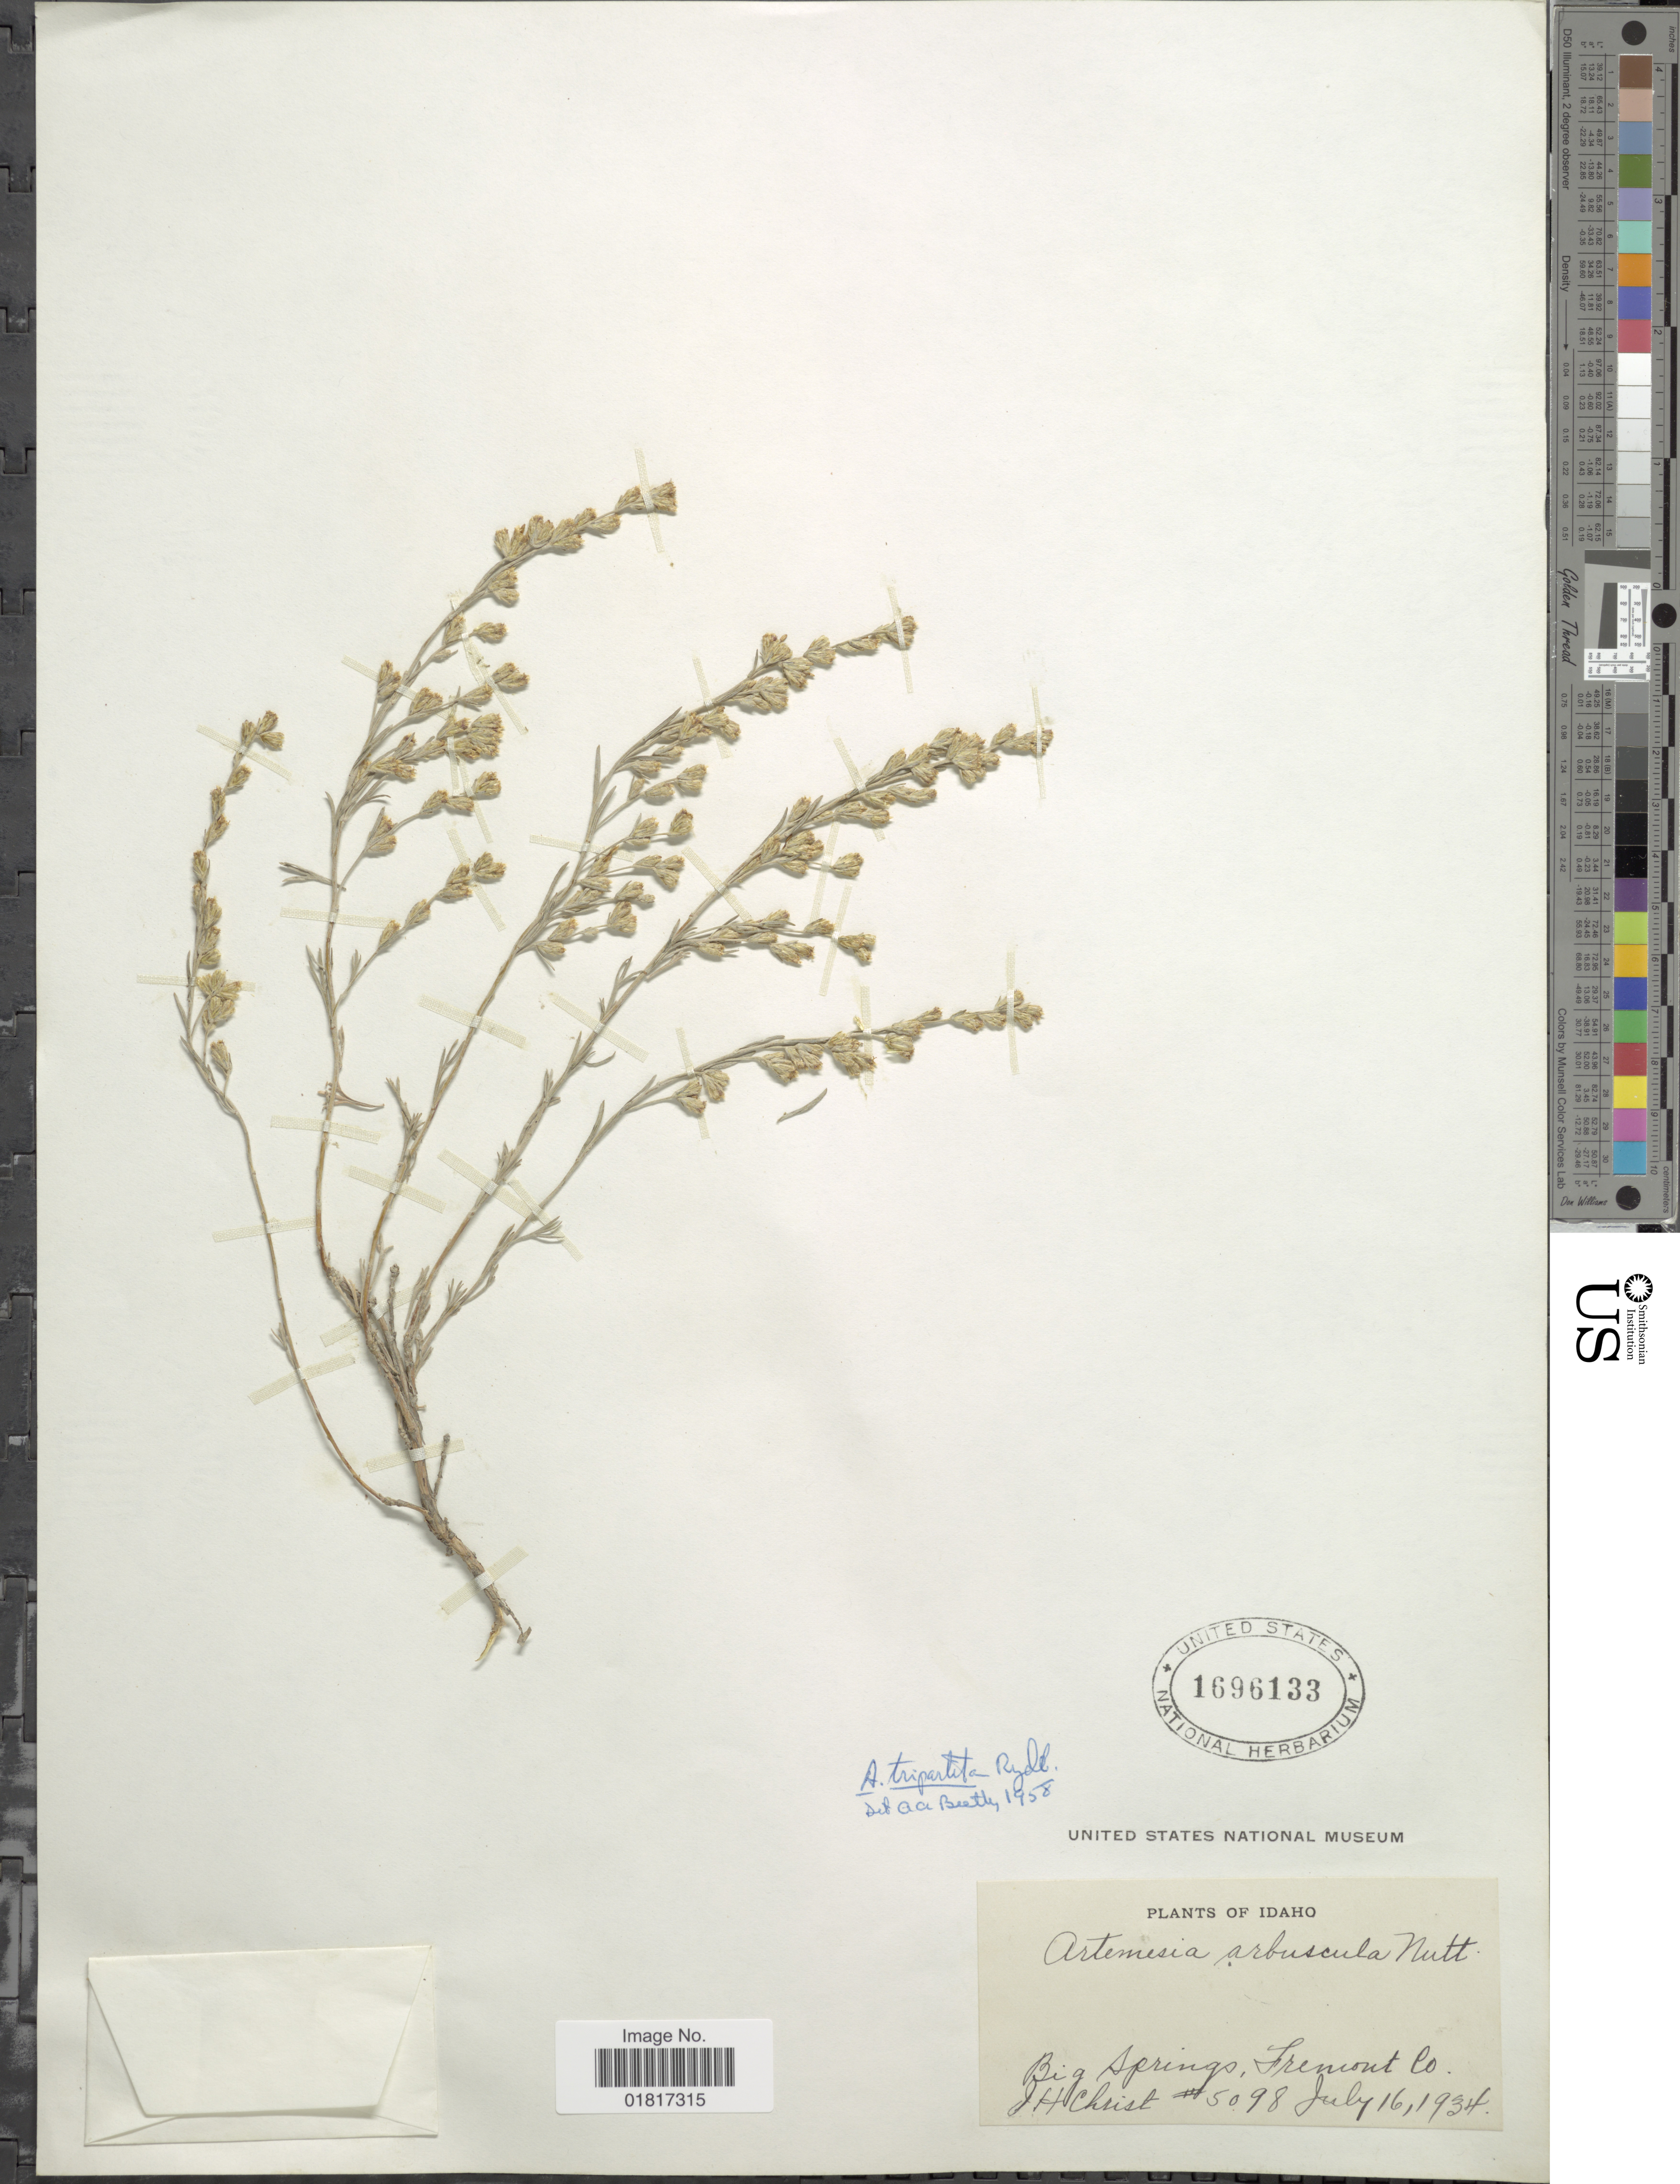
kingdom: Plantae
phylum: Tracheophyta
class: Magnoliopsida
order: Asterales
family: Asteraceae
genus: Artemisia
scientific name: Artemisia tripartita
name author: Rydb.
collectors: J. H. Christ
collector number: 5098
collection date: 1934-07-16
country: United States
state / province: Idaho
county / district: Fremont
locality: Big Springs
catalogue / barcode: US 1696133